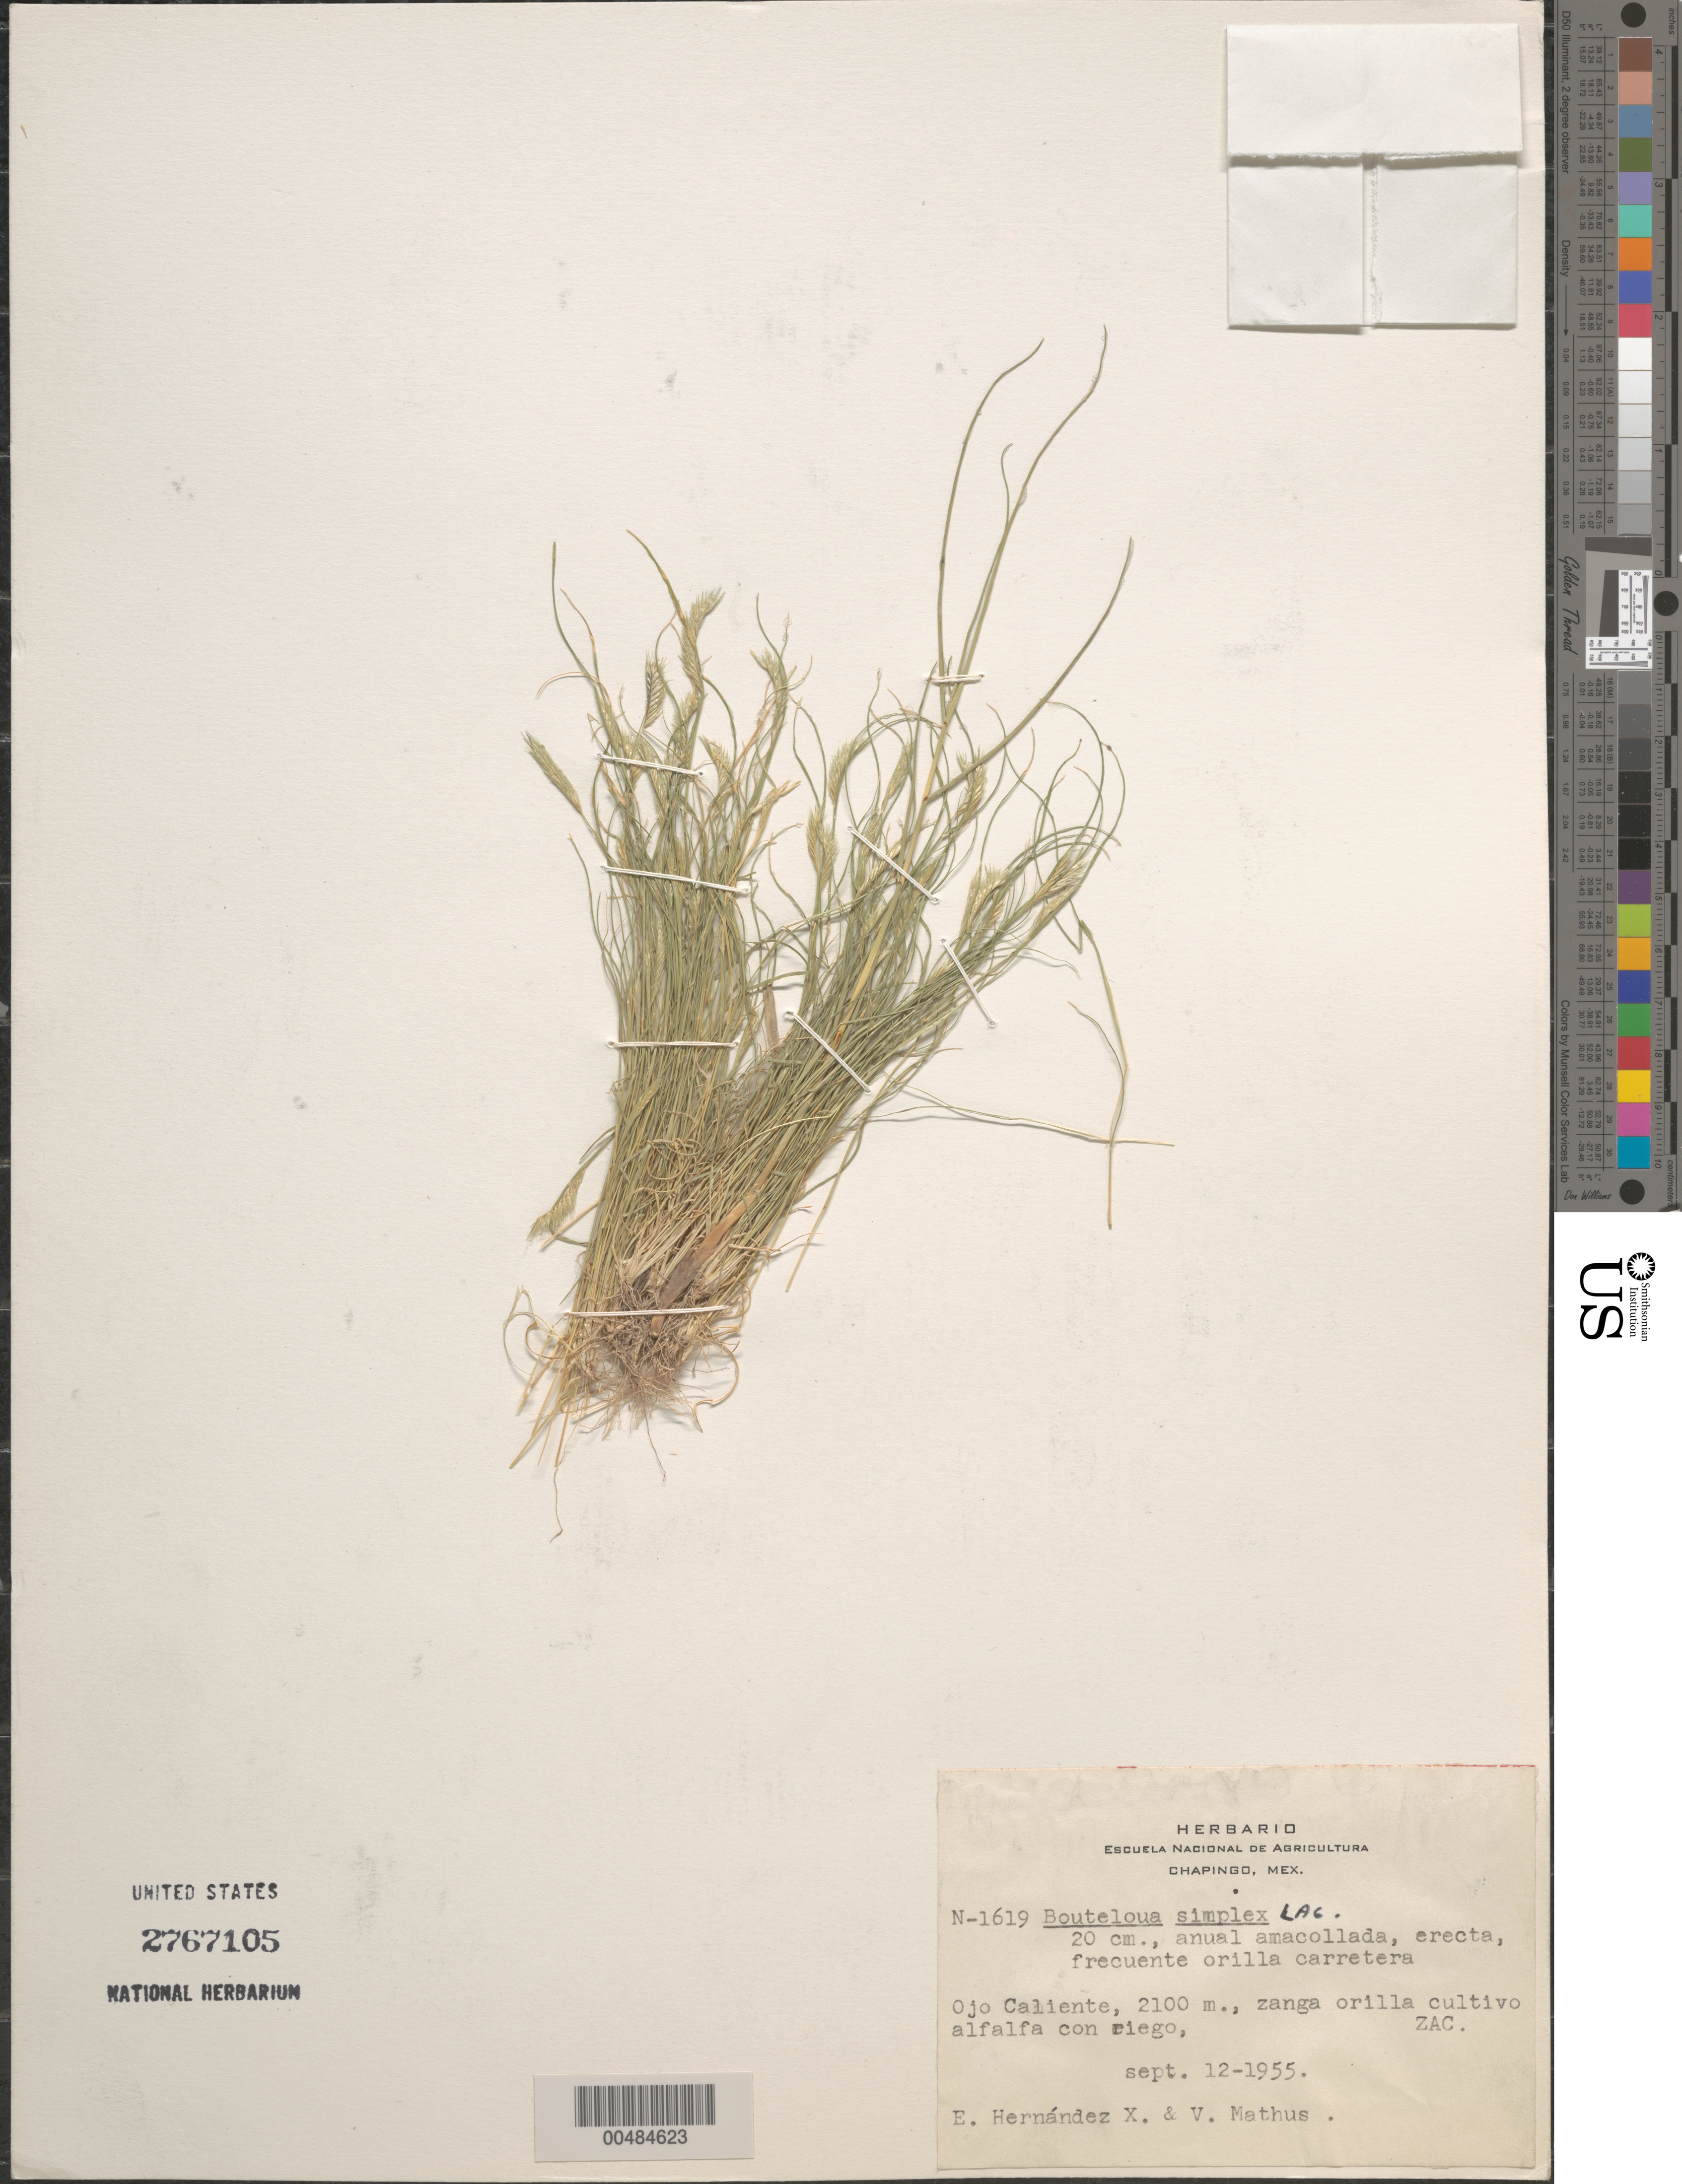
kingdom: Plantae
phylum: Tracheophyta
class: Liliopsida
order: Poales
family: Poaceae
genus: Bouteloua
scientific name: Bouteloua simplex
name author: Lag.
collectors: E. I. Hernández-X.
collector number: N-1619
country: Mexico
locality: Chapingo, Ojo Caliete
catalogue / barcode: US 2767105